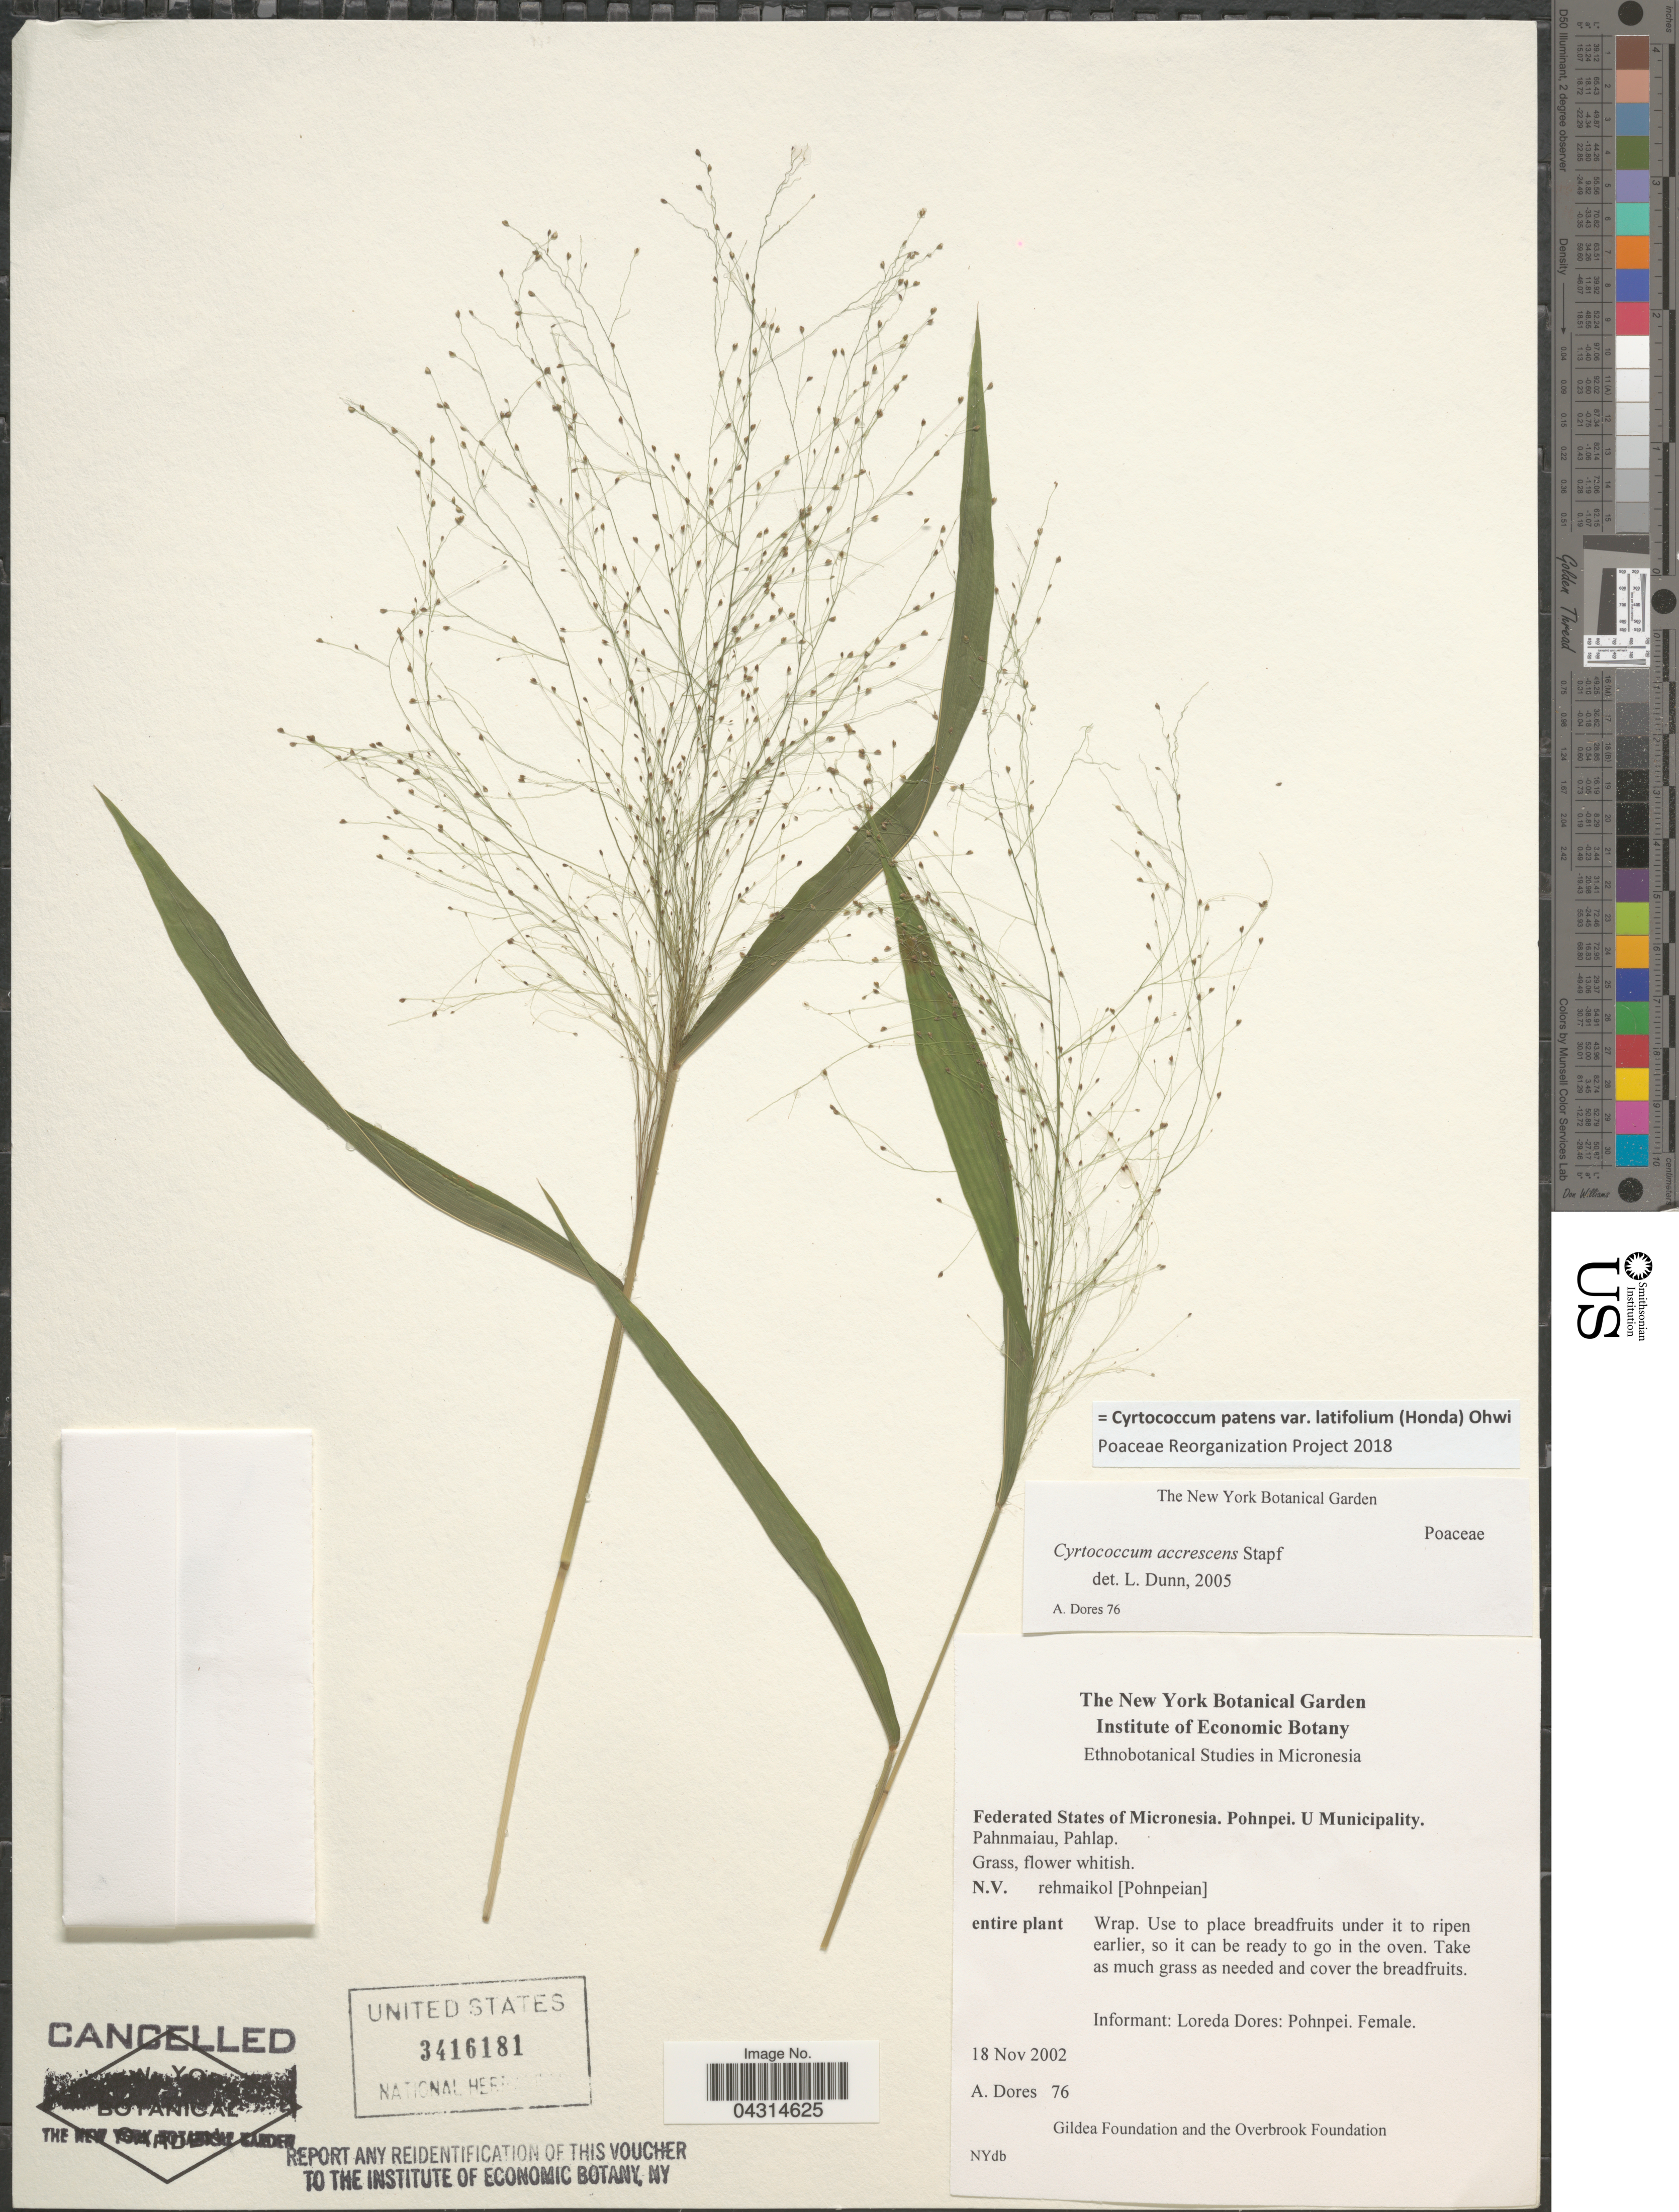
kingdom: Plantae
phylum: Tracheophyta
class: Liliopsida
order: Poales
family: Poaceae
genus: Cyrtococcum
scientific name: Cyrtococcum patens var. latifolium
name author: (Honda) Ohwi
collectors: A. Dores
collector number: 76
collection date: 2002-11-18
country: Micronesia, Federated States of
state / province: Pohnpei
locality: U Municipality. Pahnmaiau, Pahlap.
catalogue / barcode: US 3416181